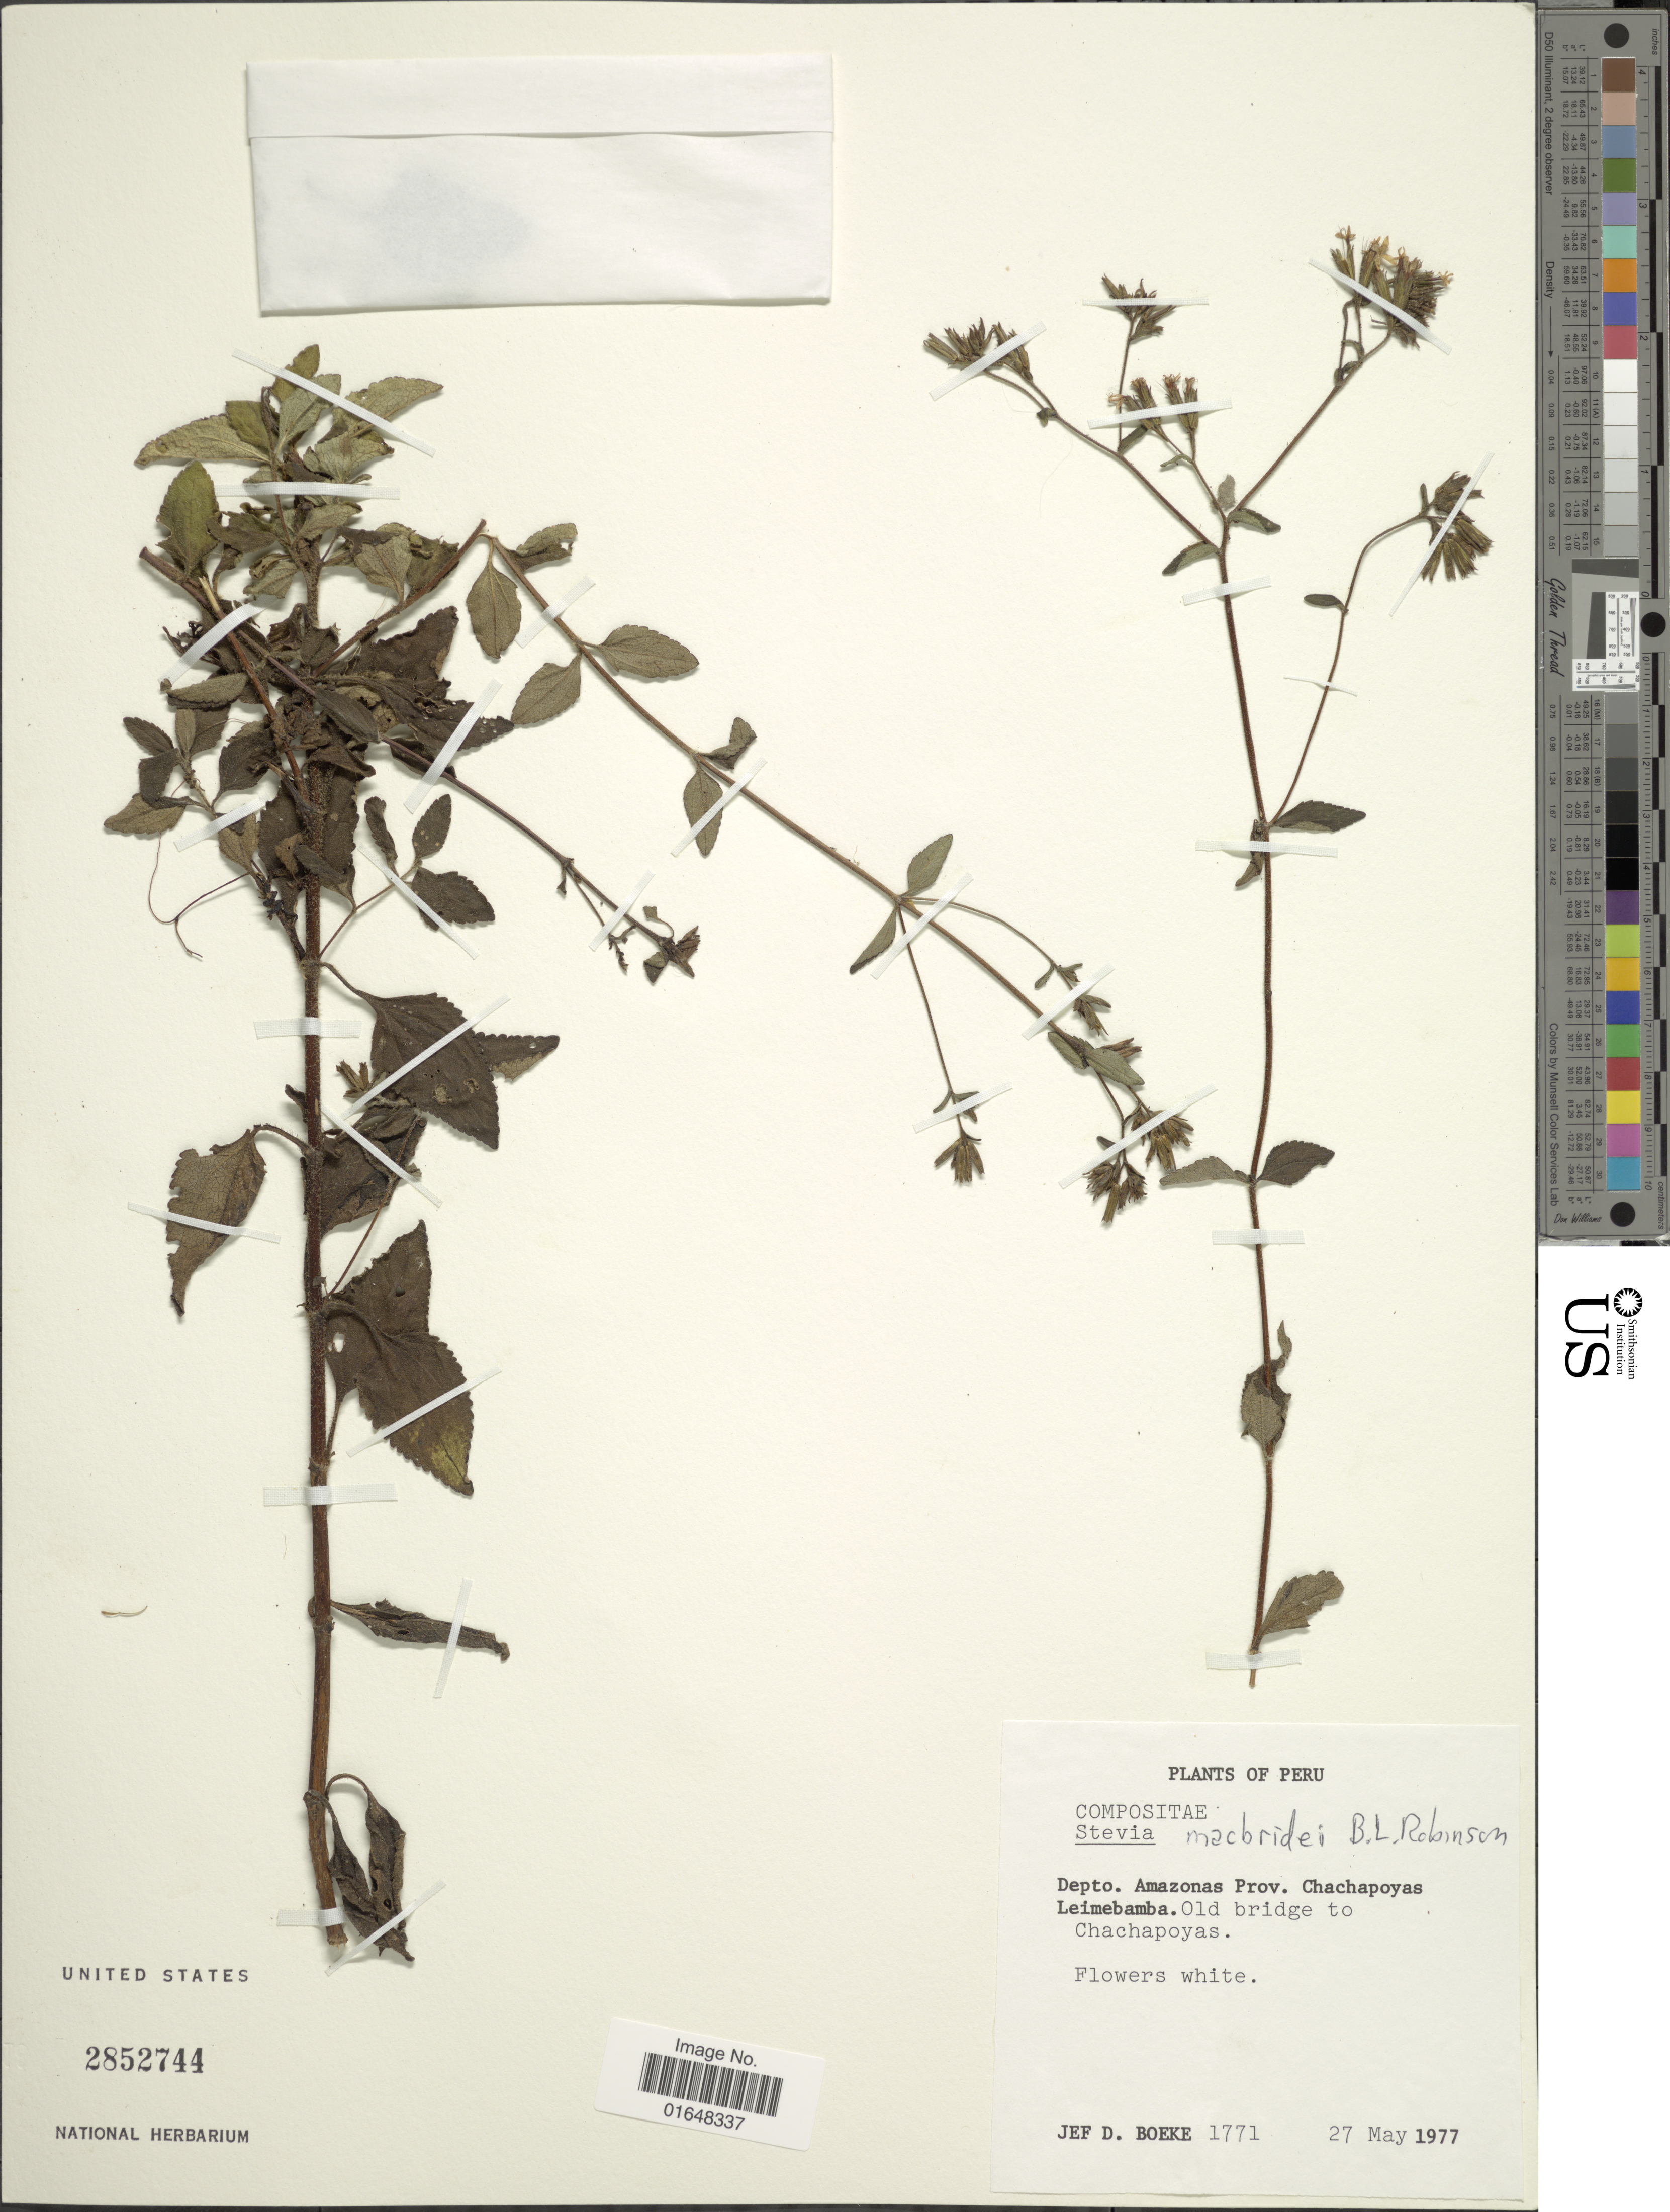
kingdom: Plantae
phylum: Tracheophyta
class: Magnoliopsida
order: Asterales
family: Asteraceae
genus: Stevia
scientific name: Stevia macbridei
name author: B.L. Rob.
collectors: J. D. Boeke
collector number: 1771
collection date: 1977-05-27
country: Peru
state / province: Amazonas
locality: Depto. Amazonas. Prov. Chachapoyas. Leimebamba. Old bridge to Chachapoyas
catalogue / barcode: US 2852744